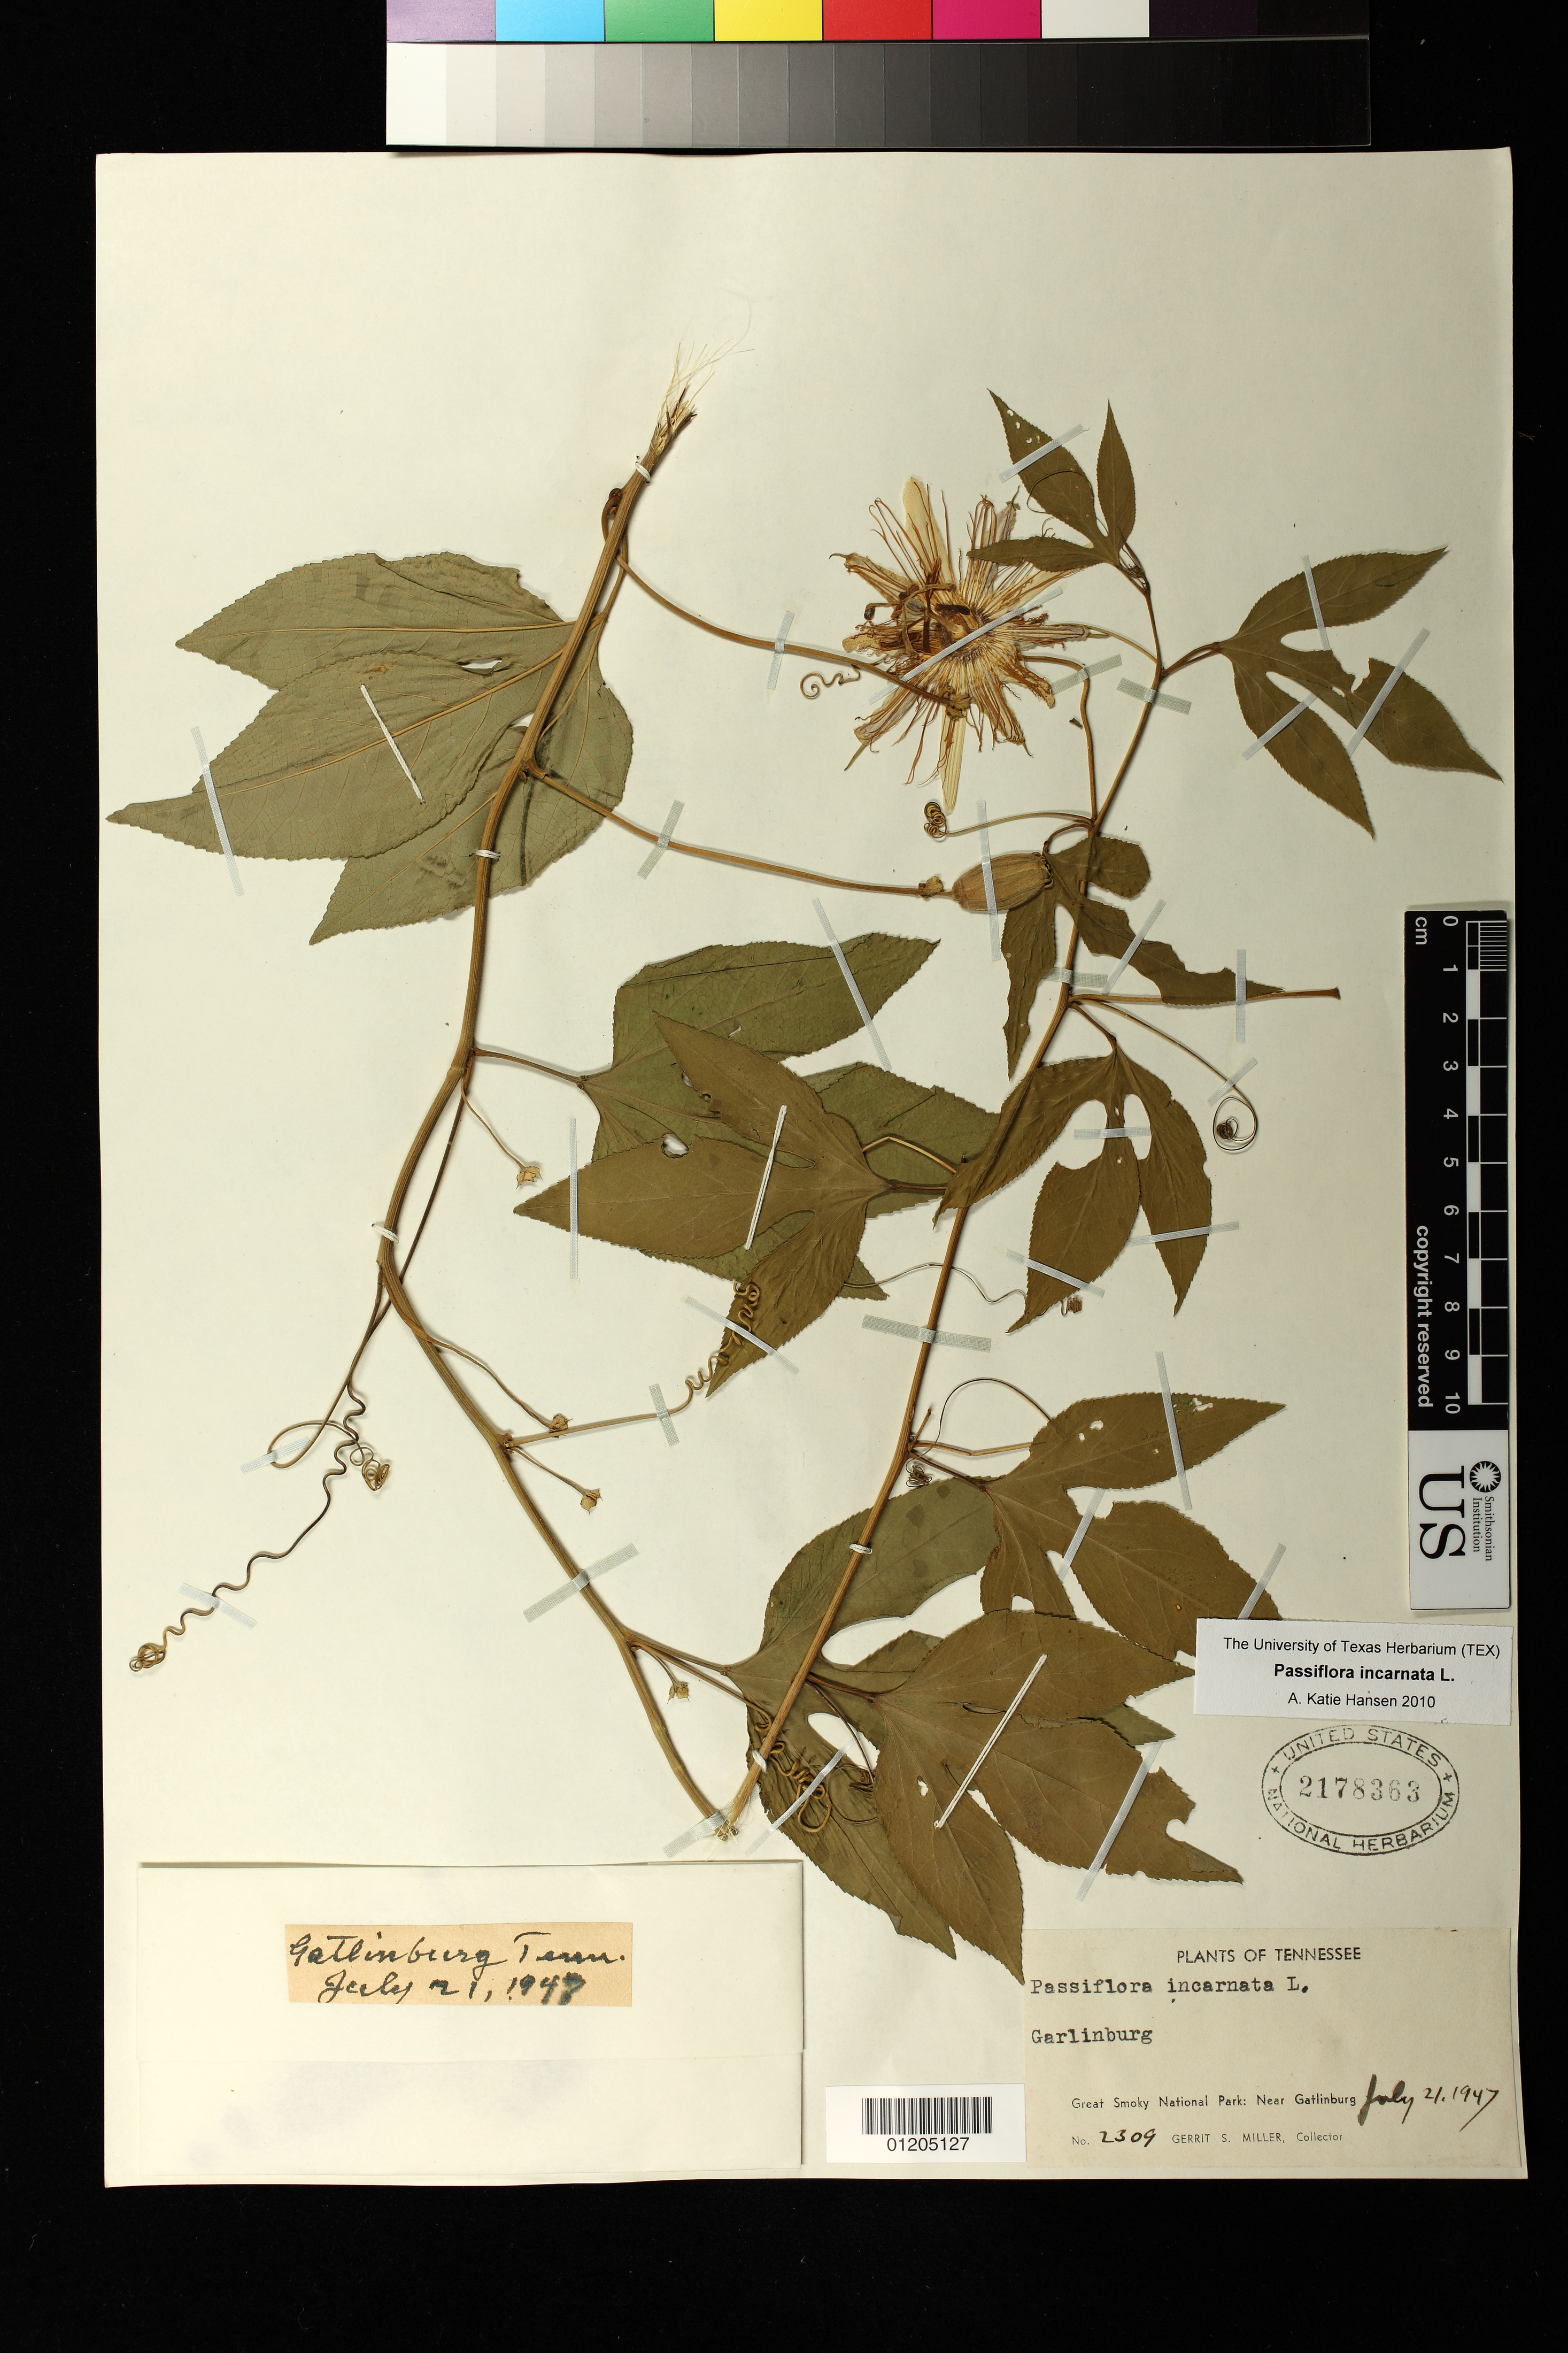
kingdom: Plantae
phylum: Tracheophyta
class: Magnoliopsida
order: Malpighiales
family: Passifloraceae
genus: Passiflora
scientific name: Passiflora incarnata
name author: L.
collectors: G. S. Miller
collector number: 2309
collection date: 1947-07-21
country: United States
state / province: Tennessee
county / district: Sevier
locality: Gatlinburg.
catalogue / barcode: US 2178363